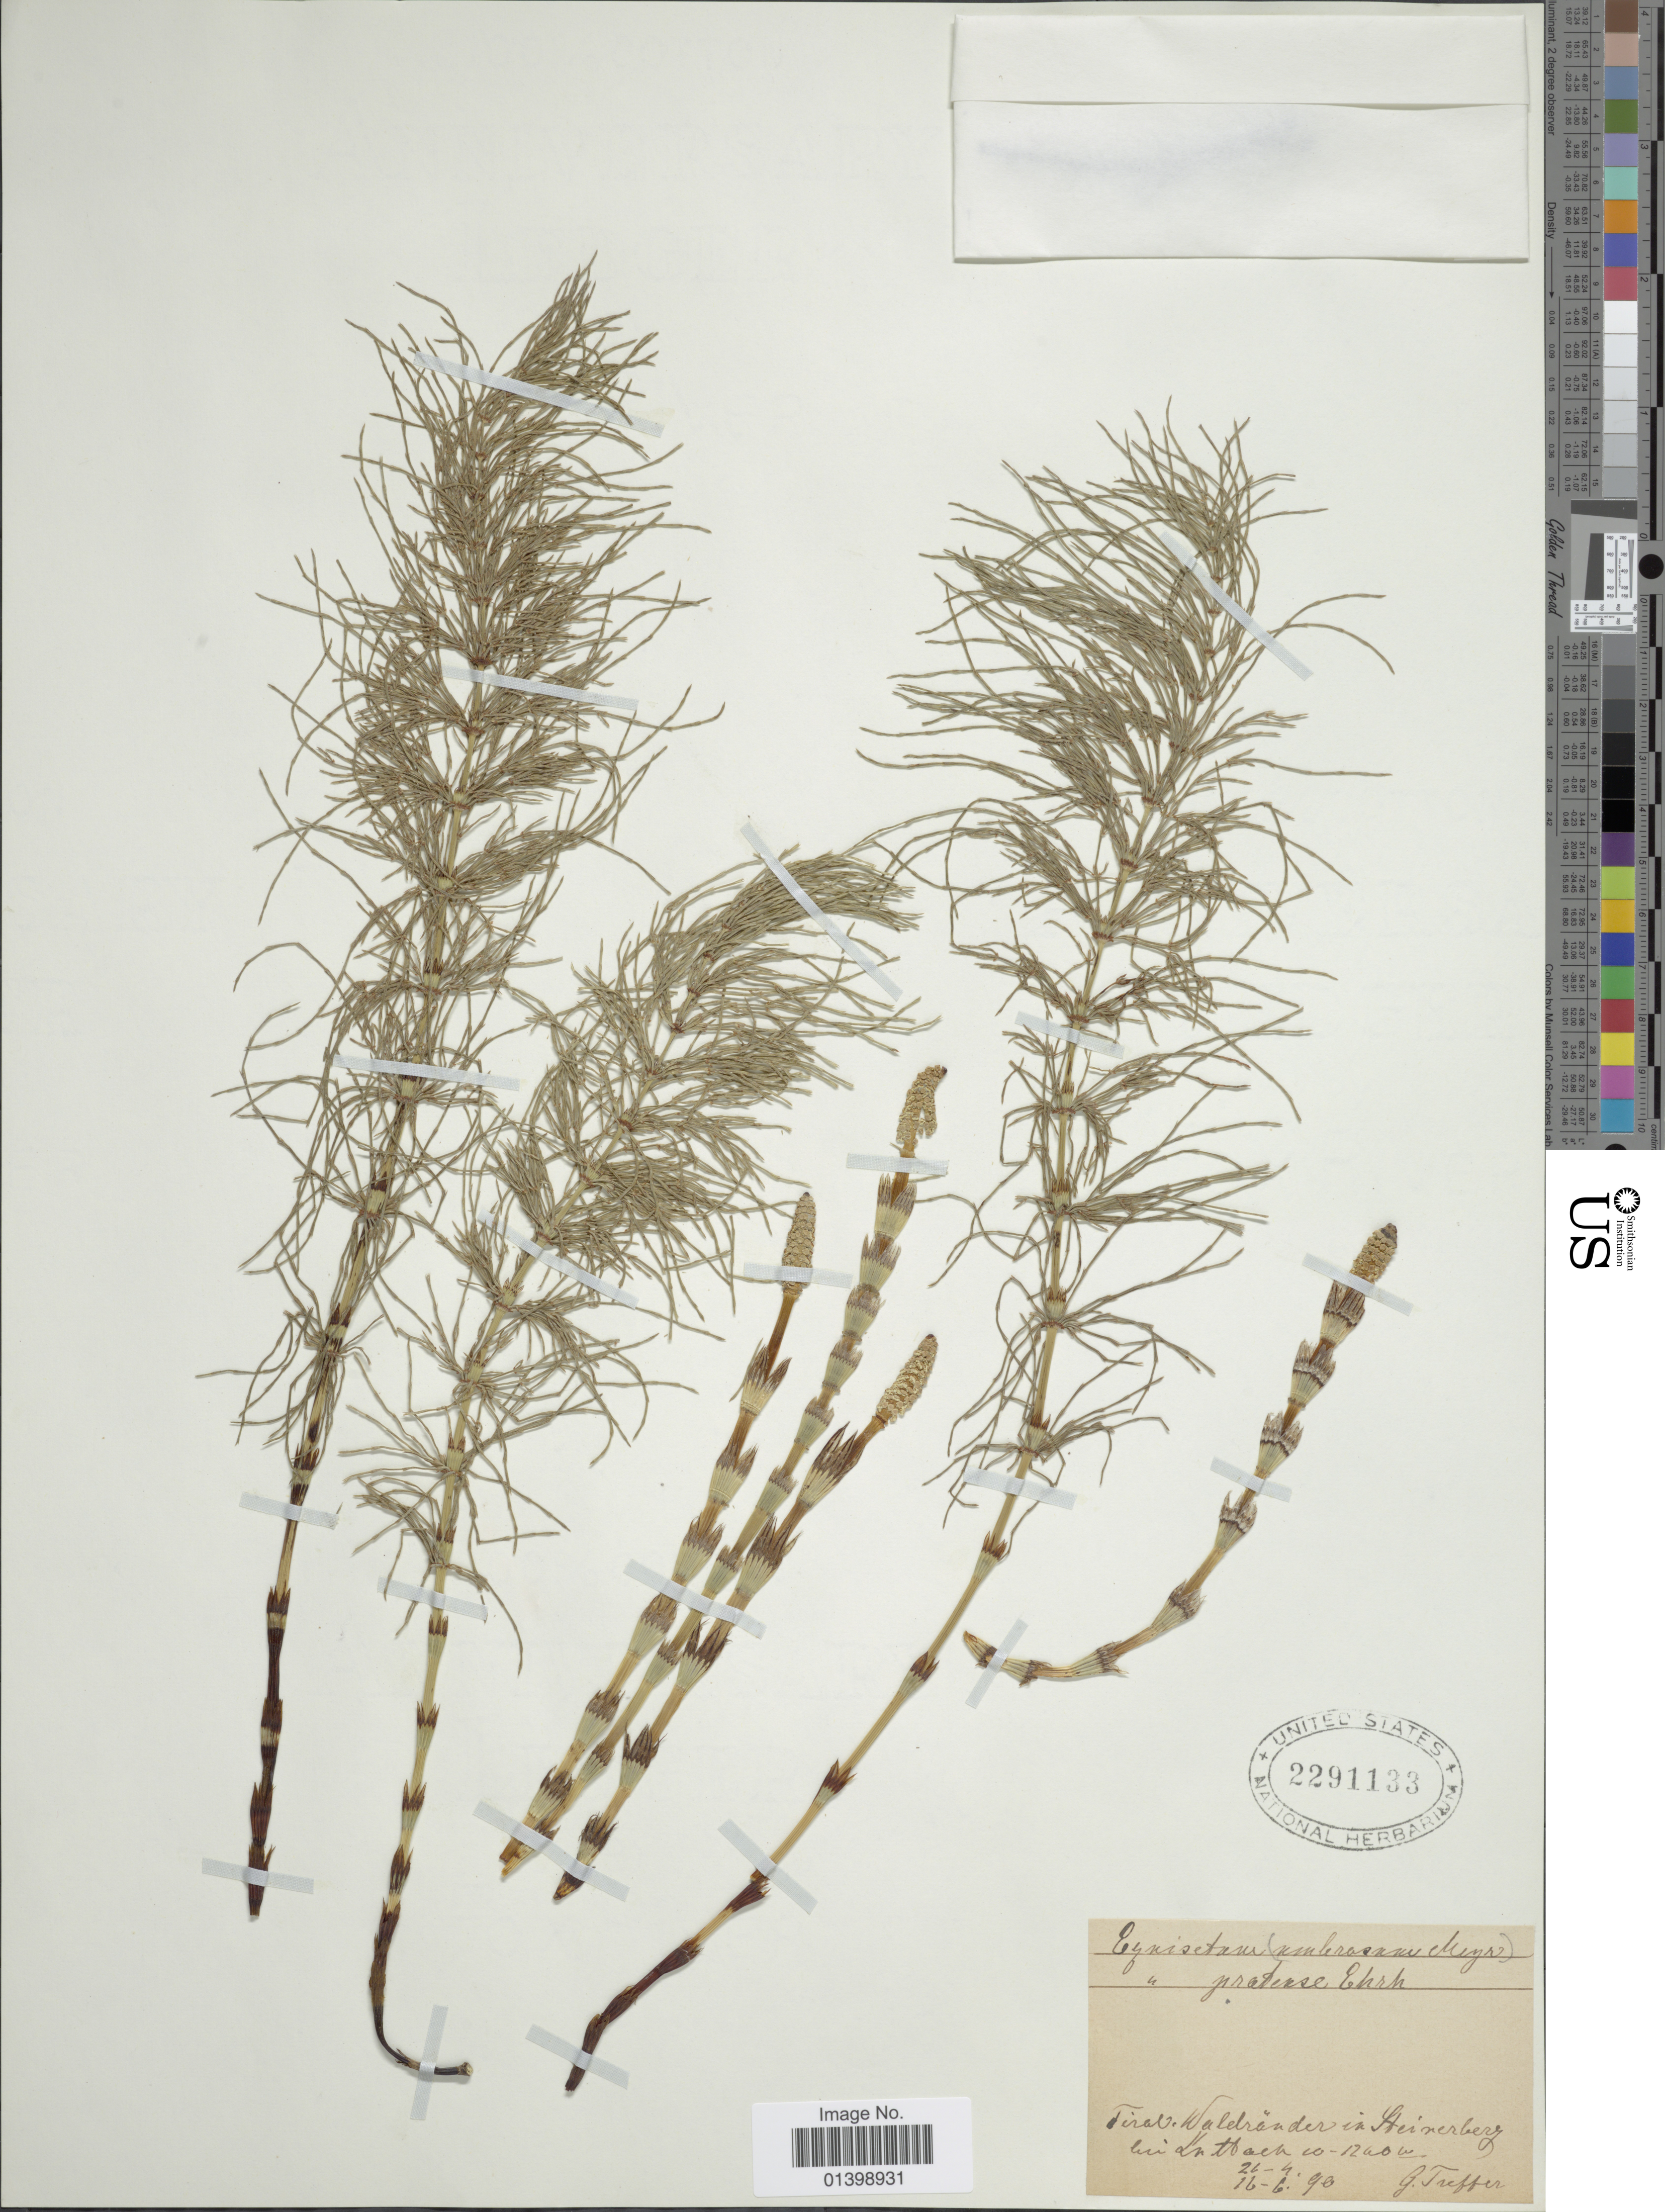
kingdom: Plantae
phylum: Tracheophyta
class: Polypodiopsida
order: Equisetales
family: Equisetaceae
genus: Equisetum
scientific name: Equisetum pratense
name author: Ehrh.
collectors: G. Treffer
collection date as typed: Transcribed d/m/y: 26/4/90 to 16/6/90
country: Austria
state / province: Tirol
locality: Waldänder in Steinerberg bei Luttach [interpreted]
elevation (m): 1000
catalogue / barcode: US 2291133